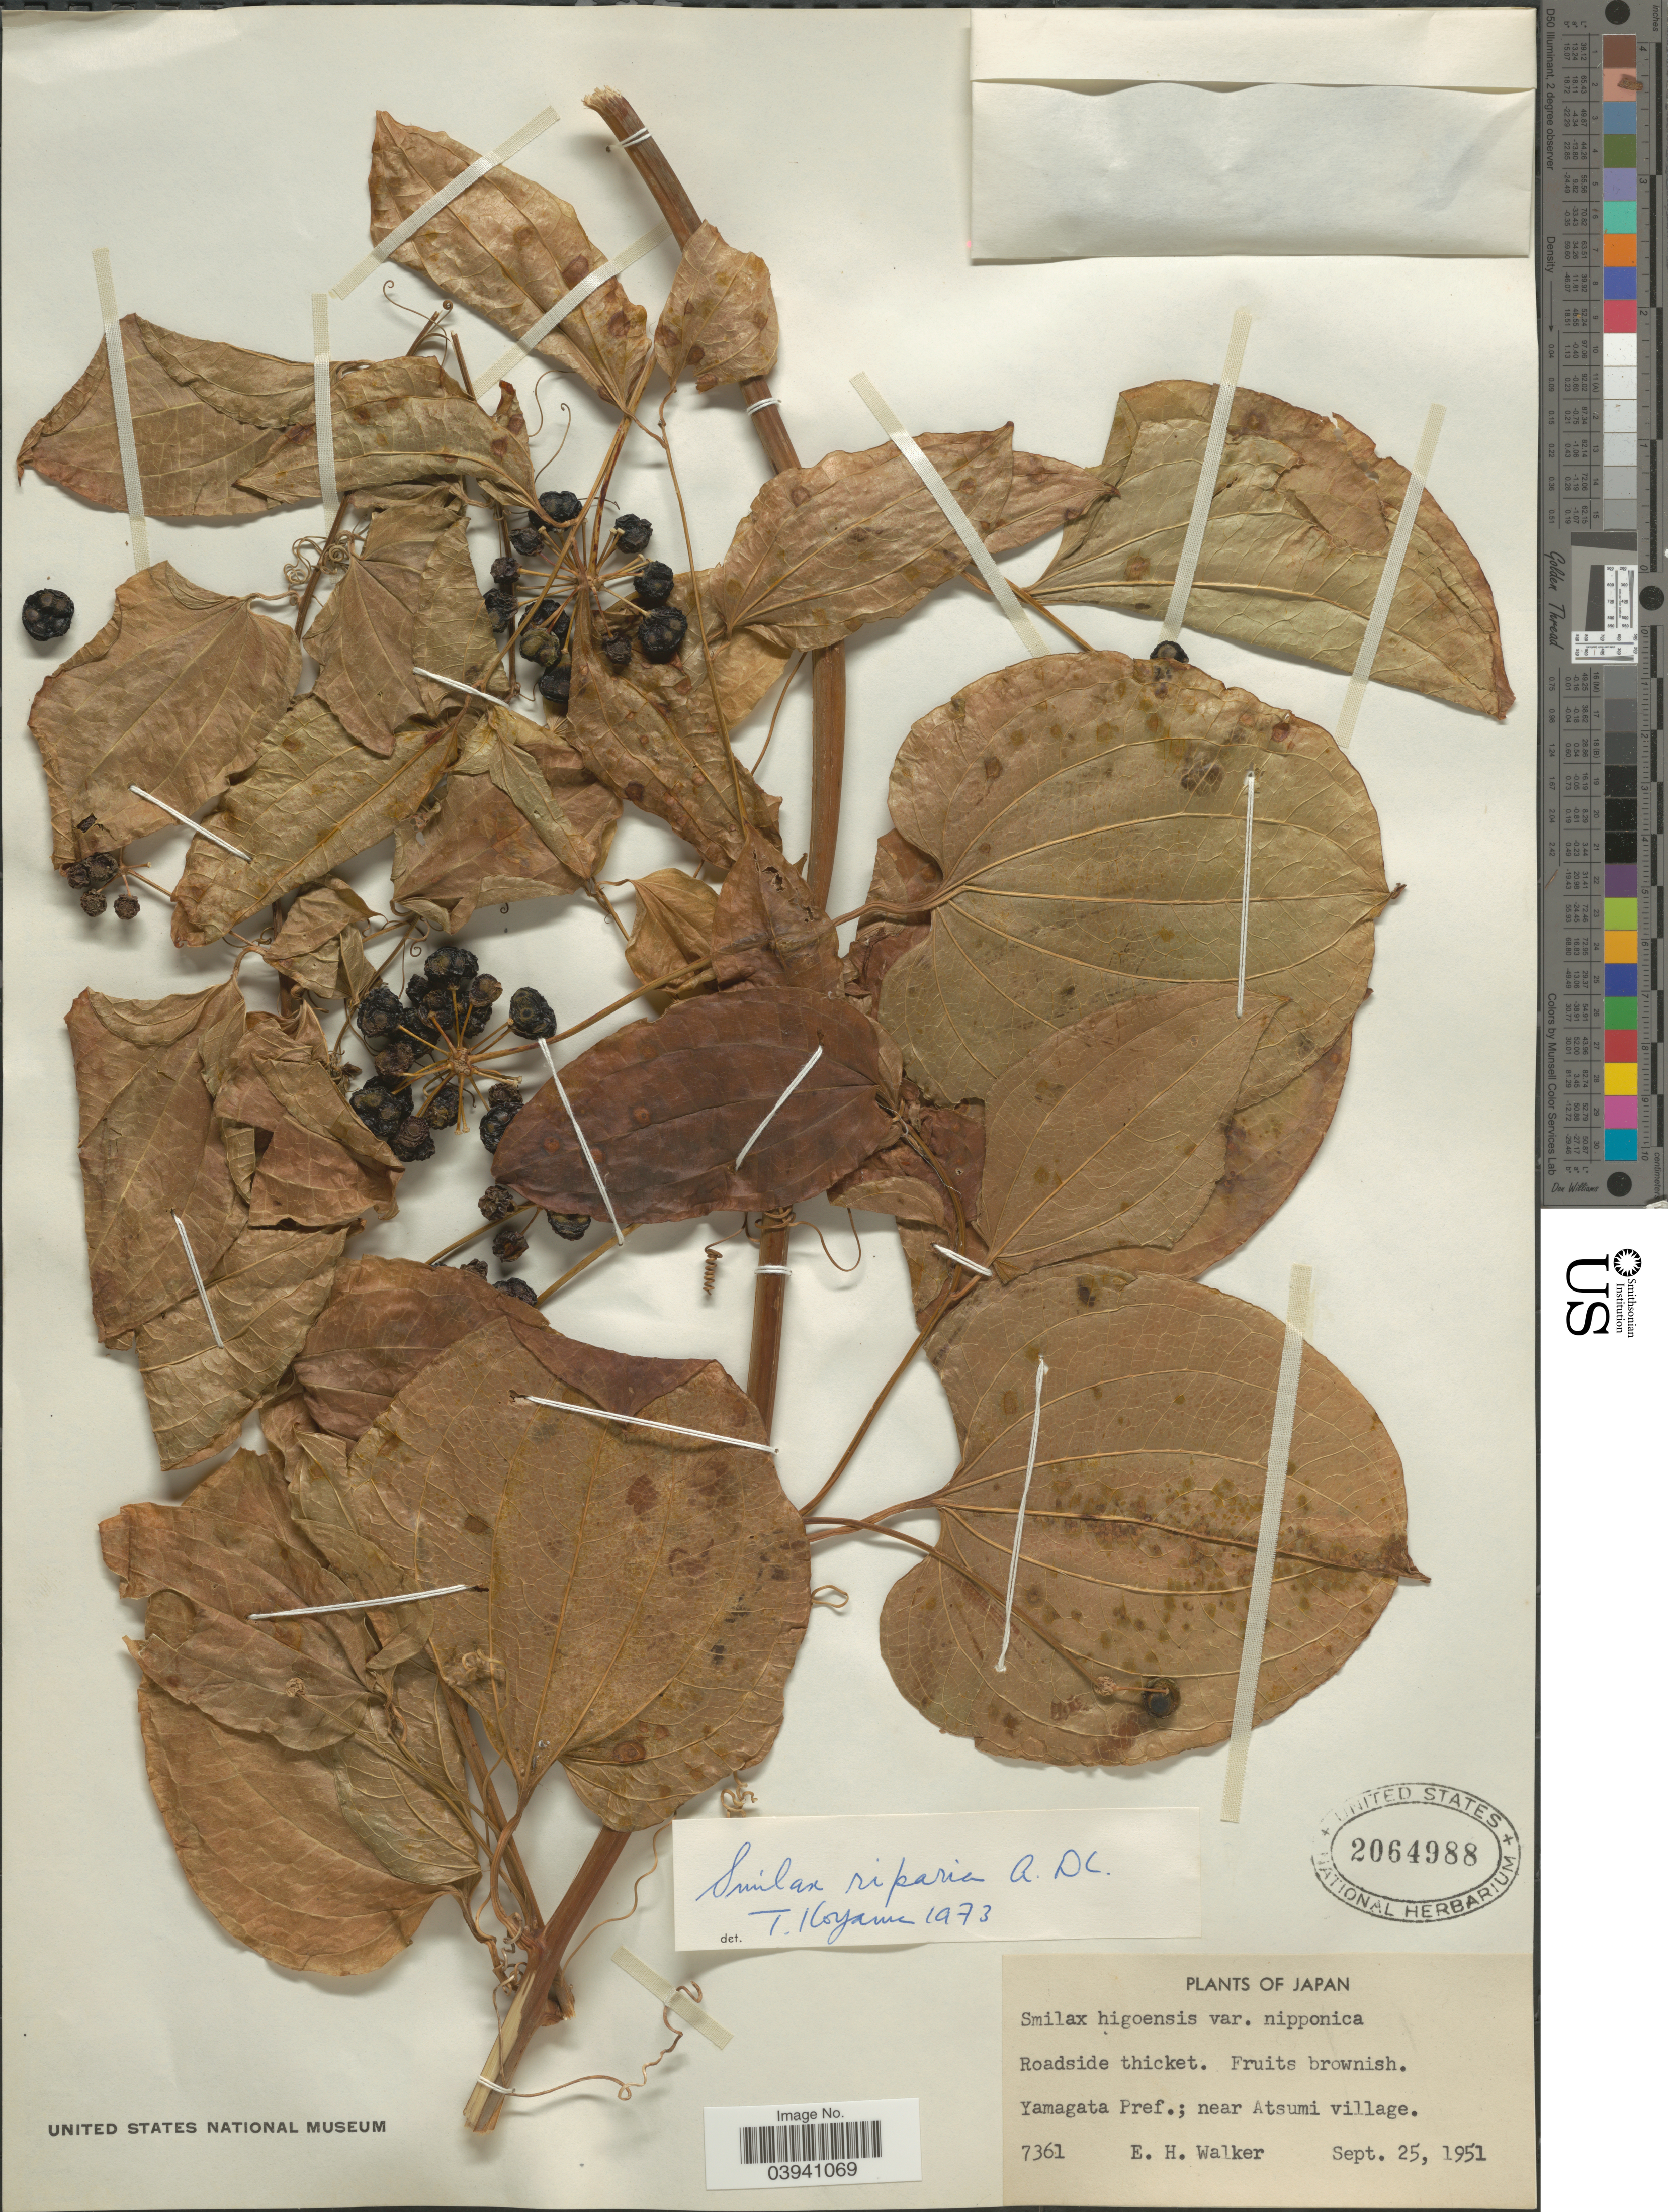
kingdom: Plantae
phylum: Tracheophyta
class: Liliopsida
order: Liliales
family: Smilacaceae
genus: Smilax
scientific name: Smilax riparia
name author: A. DC.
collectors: E. H. Walker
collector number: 7361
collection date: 1951-09-25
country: Japan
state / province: Yamagata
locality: Yamagata Pref.; near Atsumi village.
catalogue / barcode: US 2064988